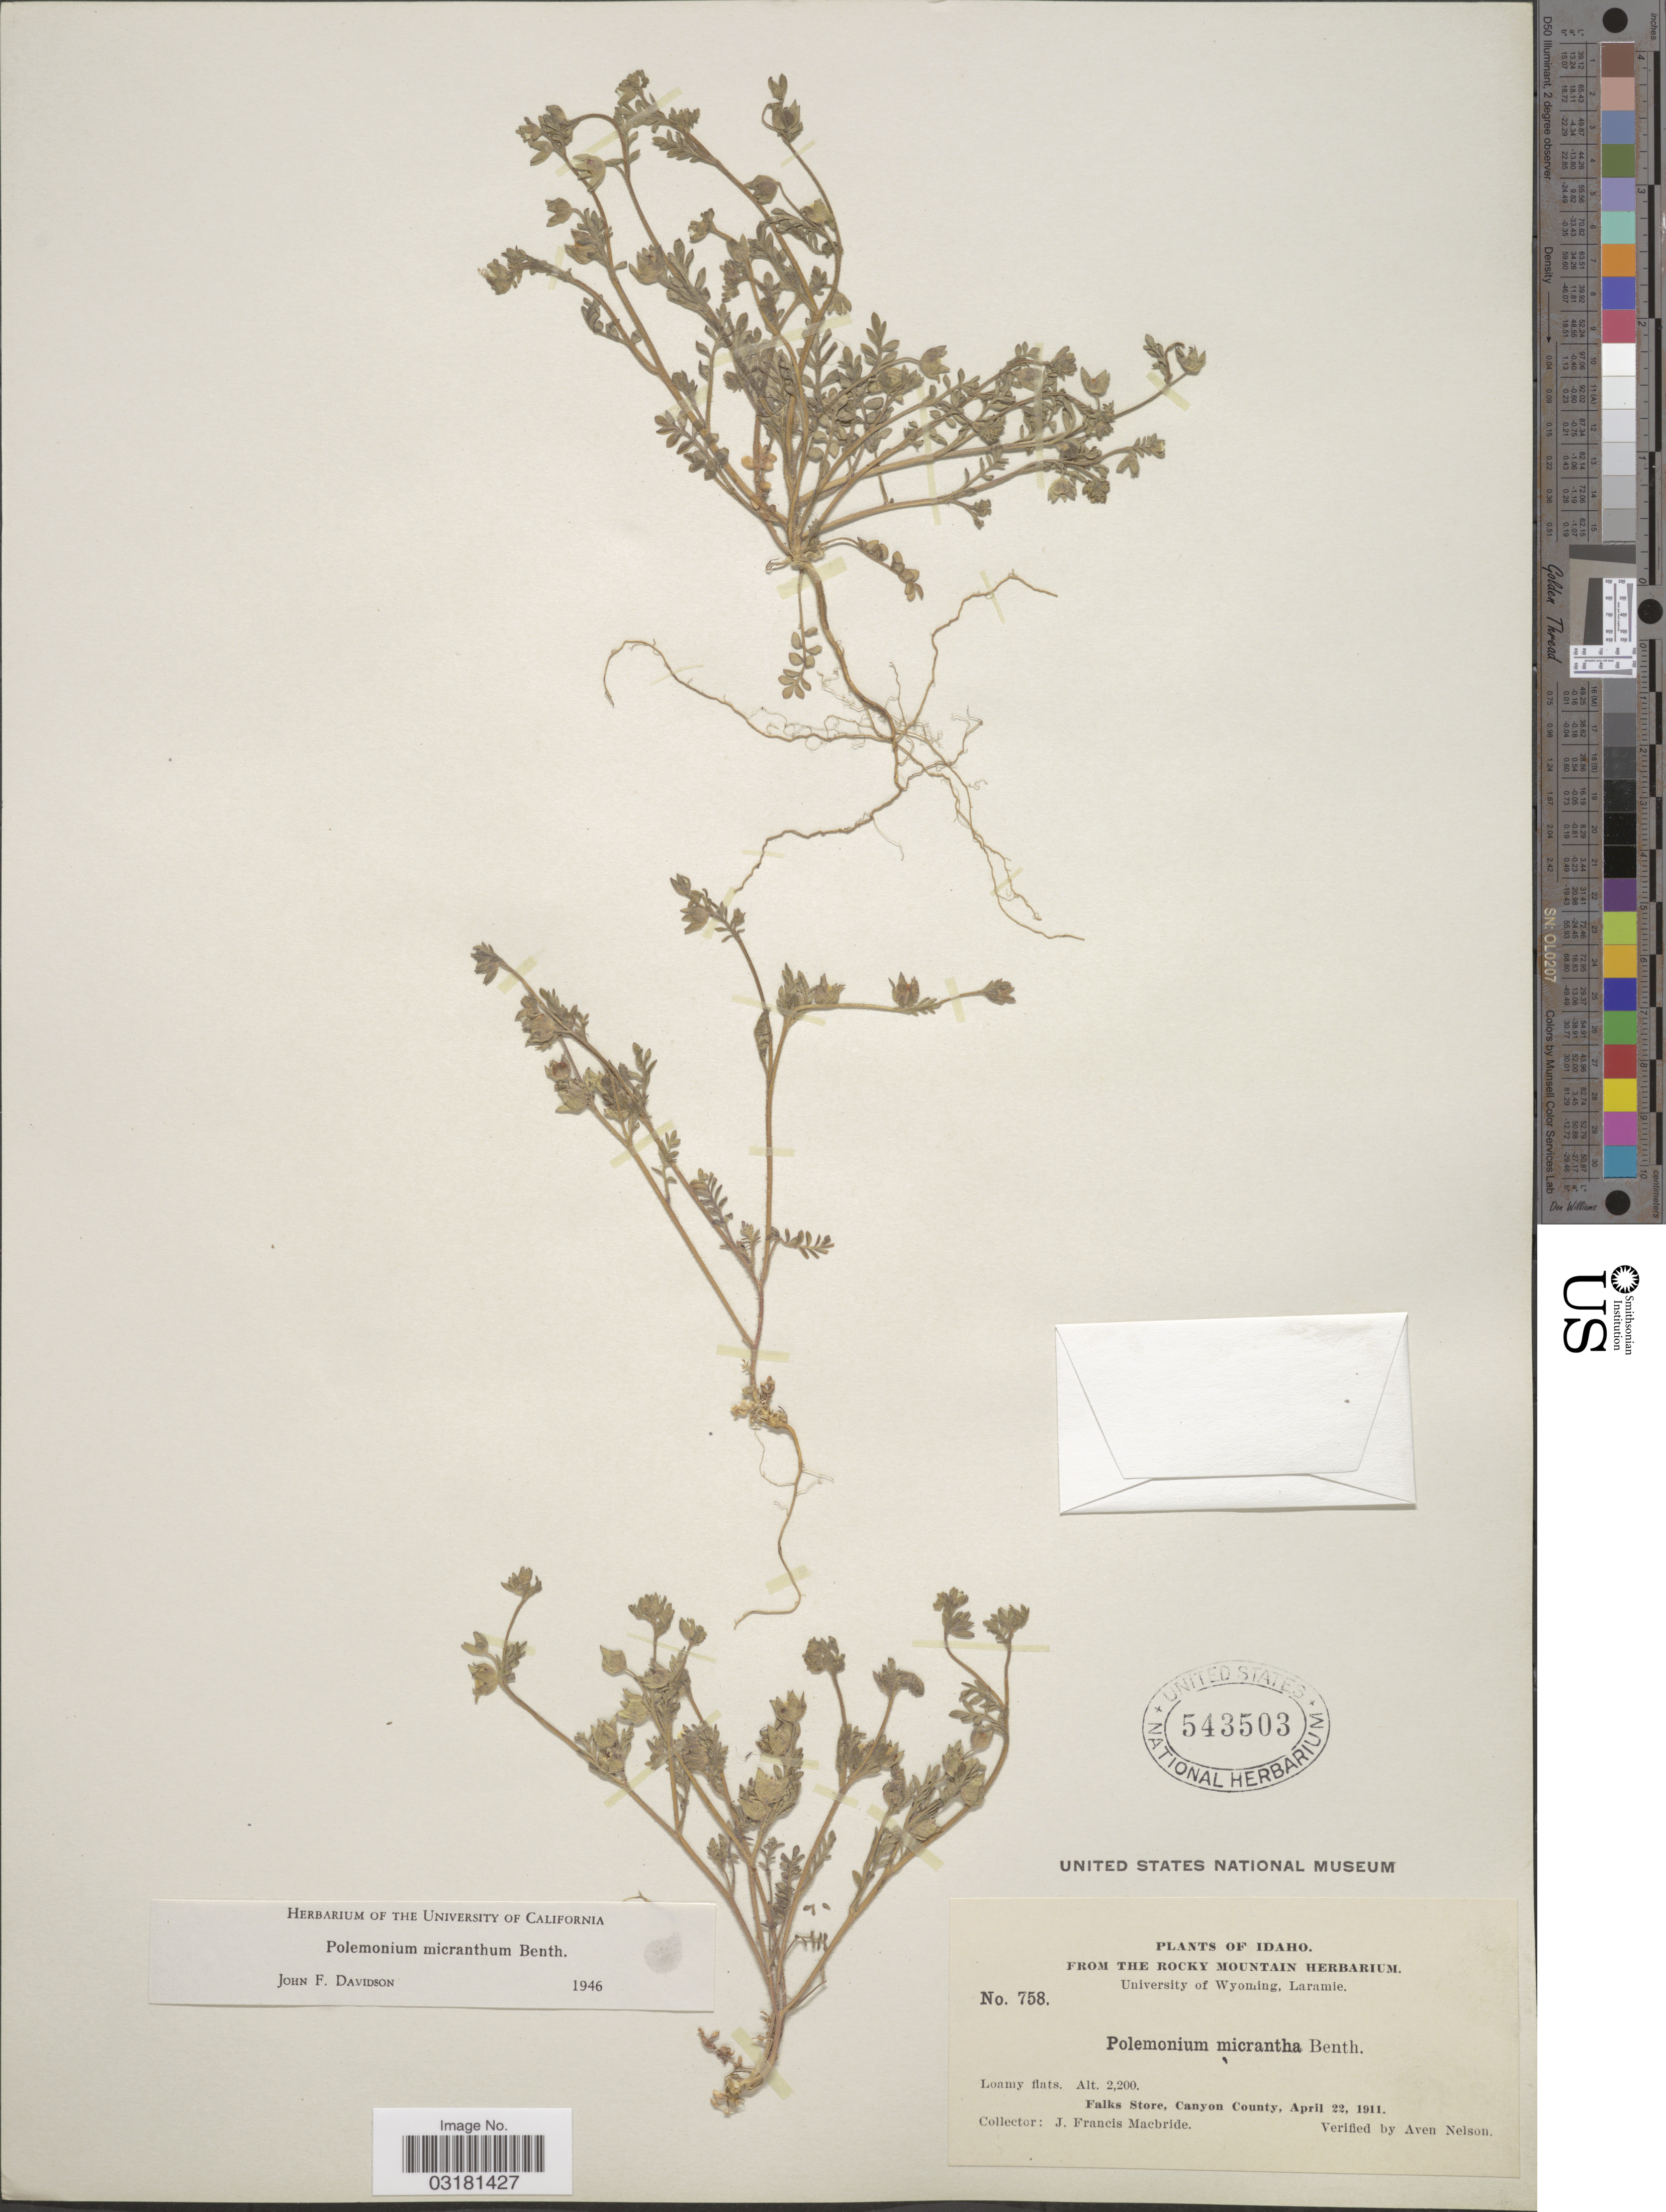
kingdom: Plantae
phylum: Tracheophyta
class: Magnoliopsida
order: Ericales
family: Polemoniaceae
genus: Polemonium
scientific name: Polemonium micranthum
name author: Benth.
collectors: J. F. Macbride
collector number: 758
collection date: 1911-04-22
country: United States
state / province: Idaho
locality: Falks Store, Canyon County.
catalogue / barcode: US 543503